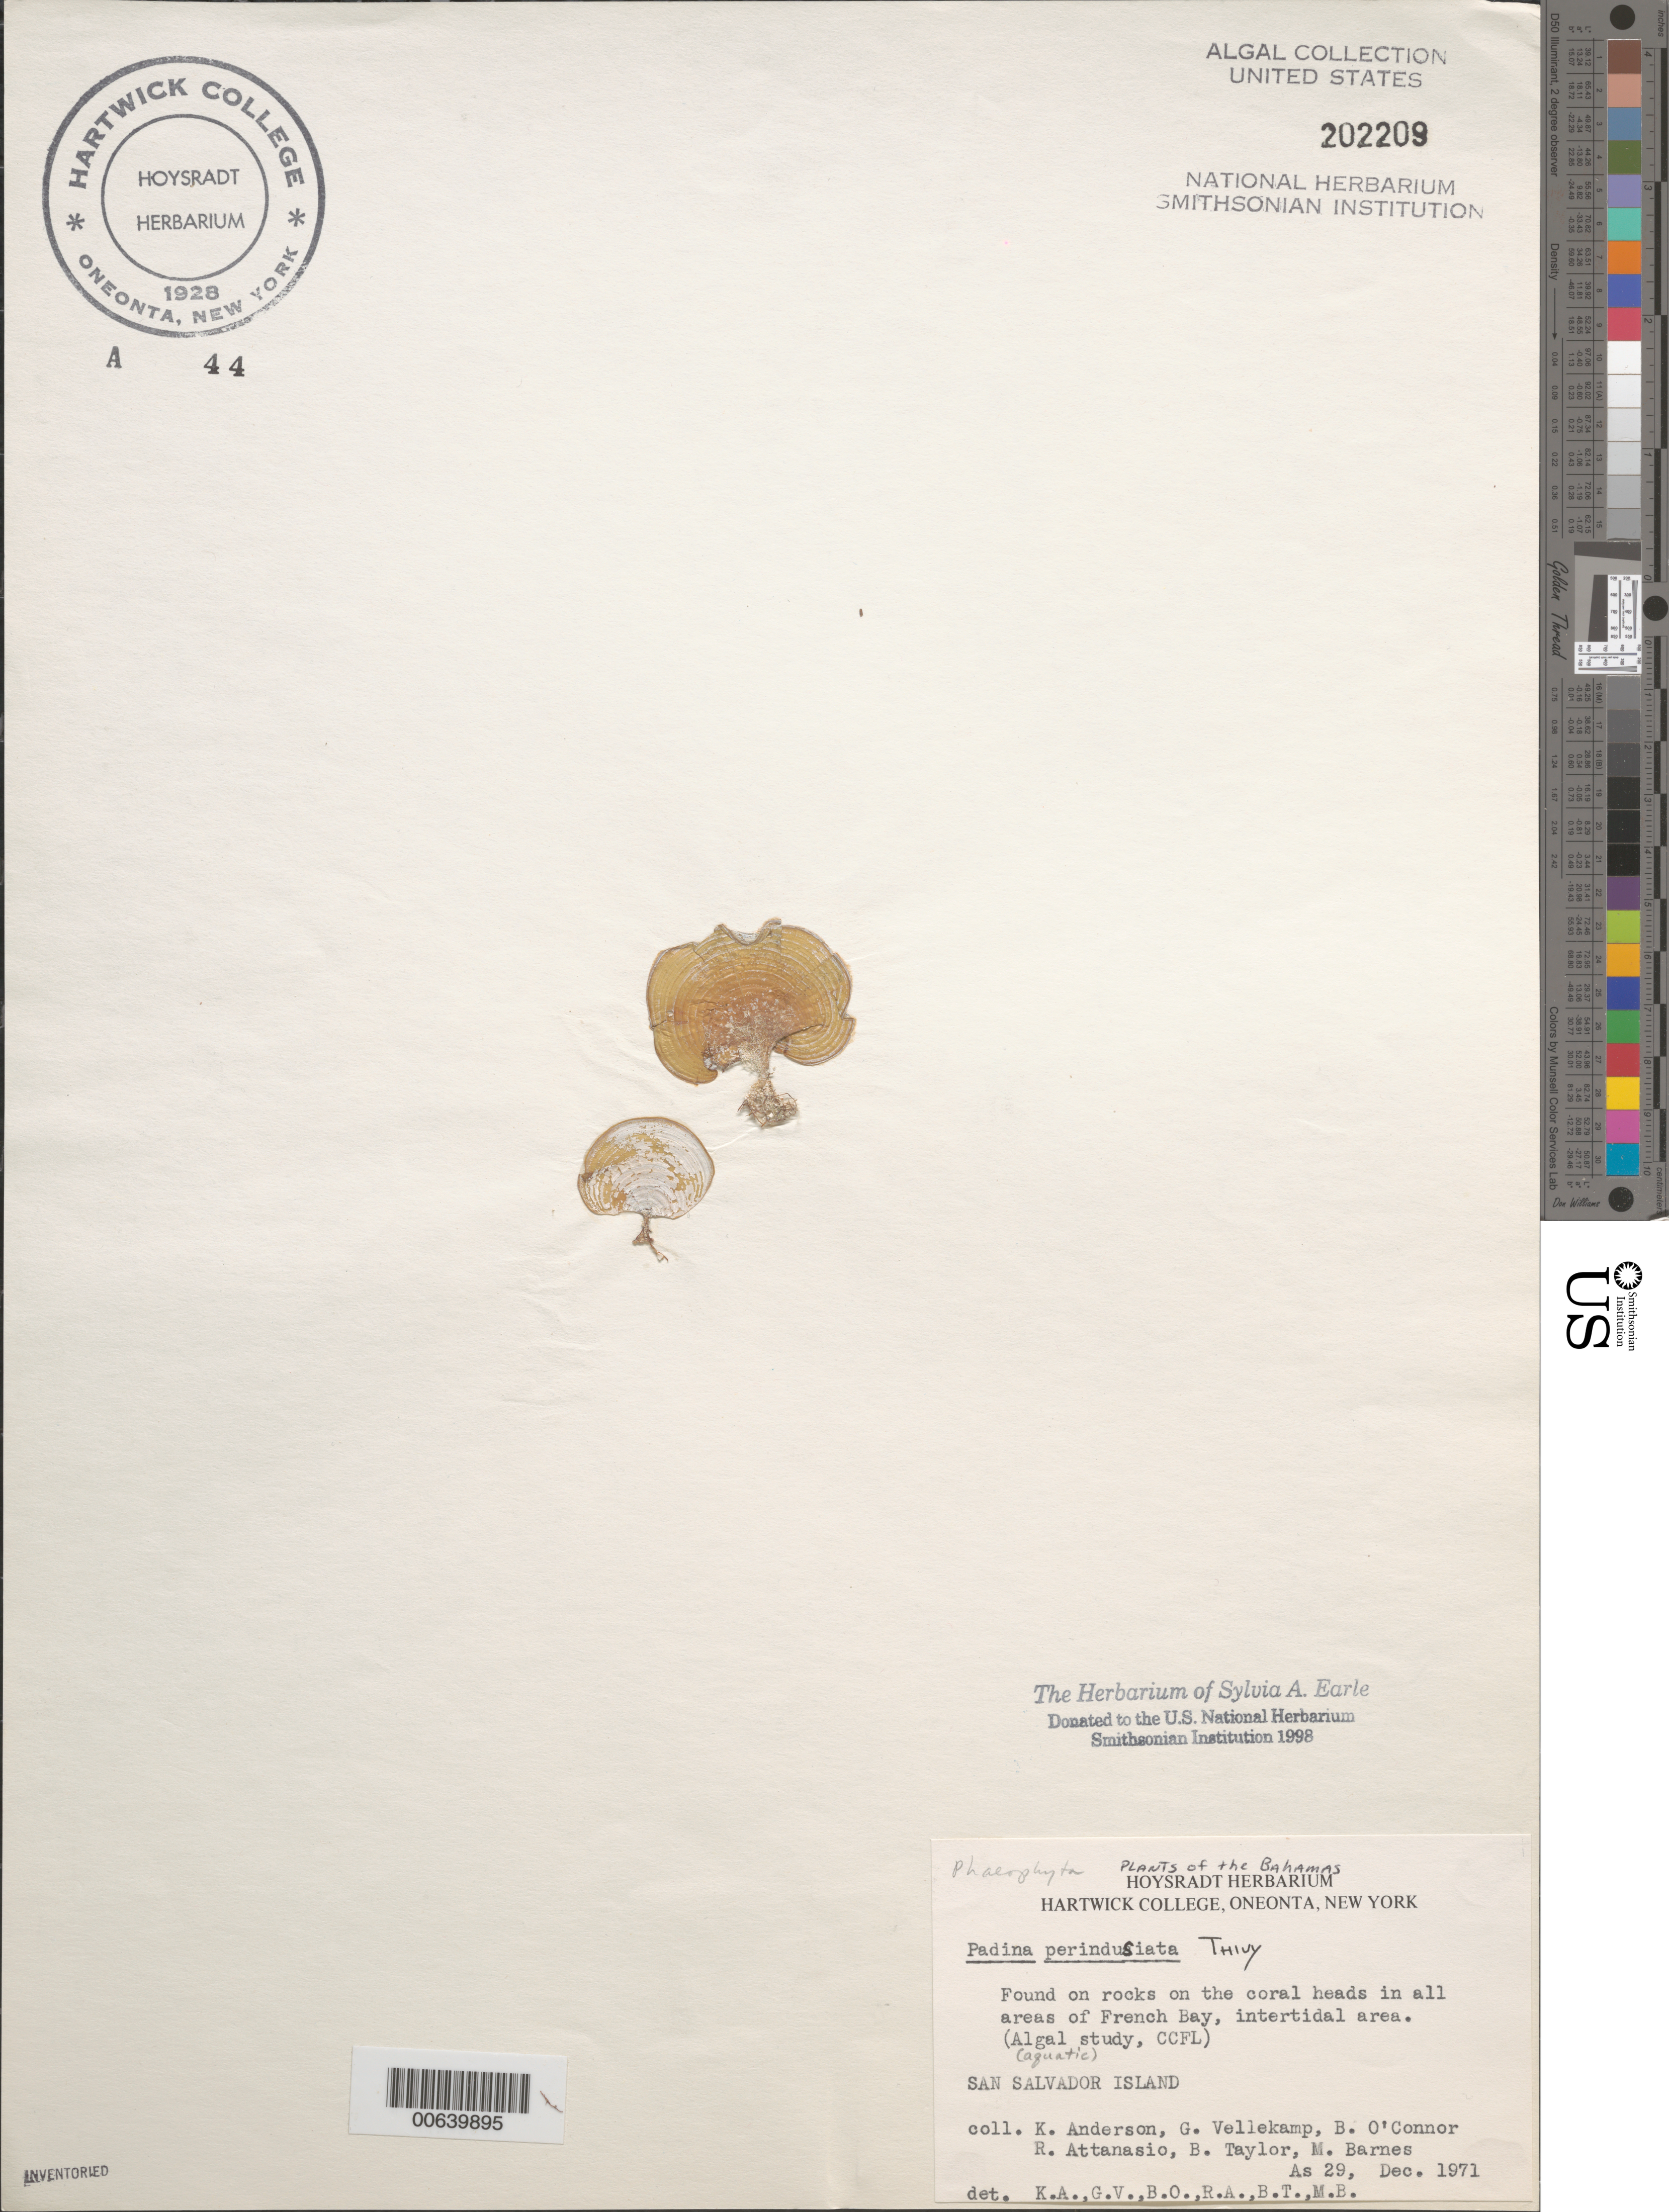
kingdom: Chromista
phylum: Ochrophyta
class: Phaeophyceae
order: Dictyotales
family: Dictyotaceae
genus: Padina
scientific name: Padina perindusiata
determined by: Anderson, K.; et al.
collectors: K. Anderson, G. Vellekamp, B. O'Connor, R. Attanasio, B. Taylor & M. Barnes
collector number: As 29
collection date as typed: Dec 1971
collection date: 1971-12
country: Bahamas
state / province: San Salvador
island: San Salvador Island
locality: French Bay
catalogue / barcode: US 202209